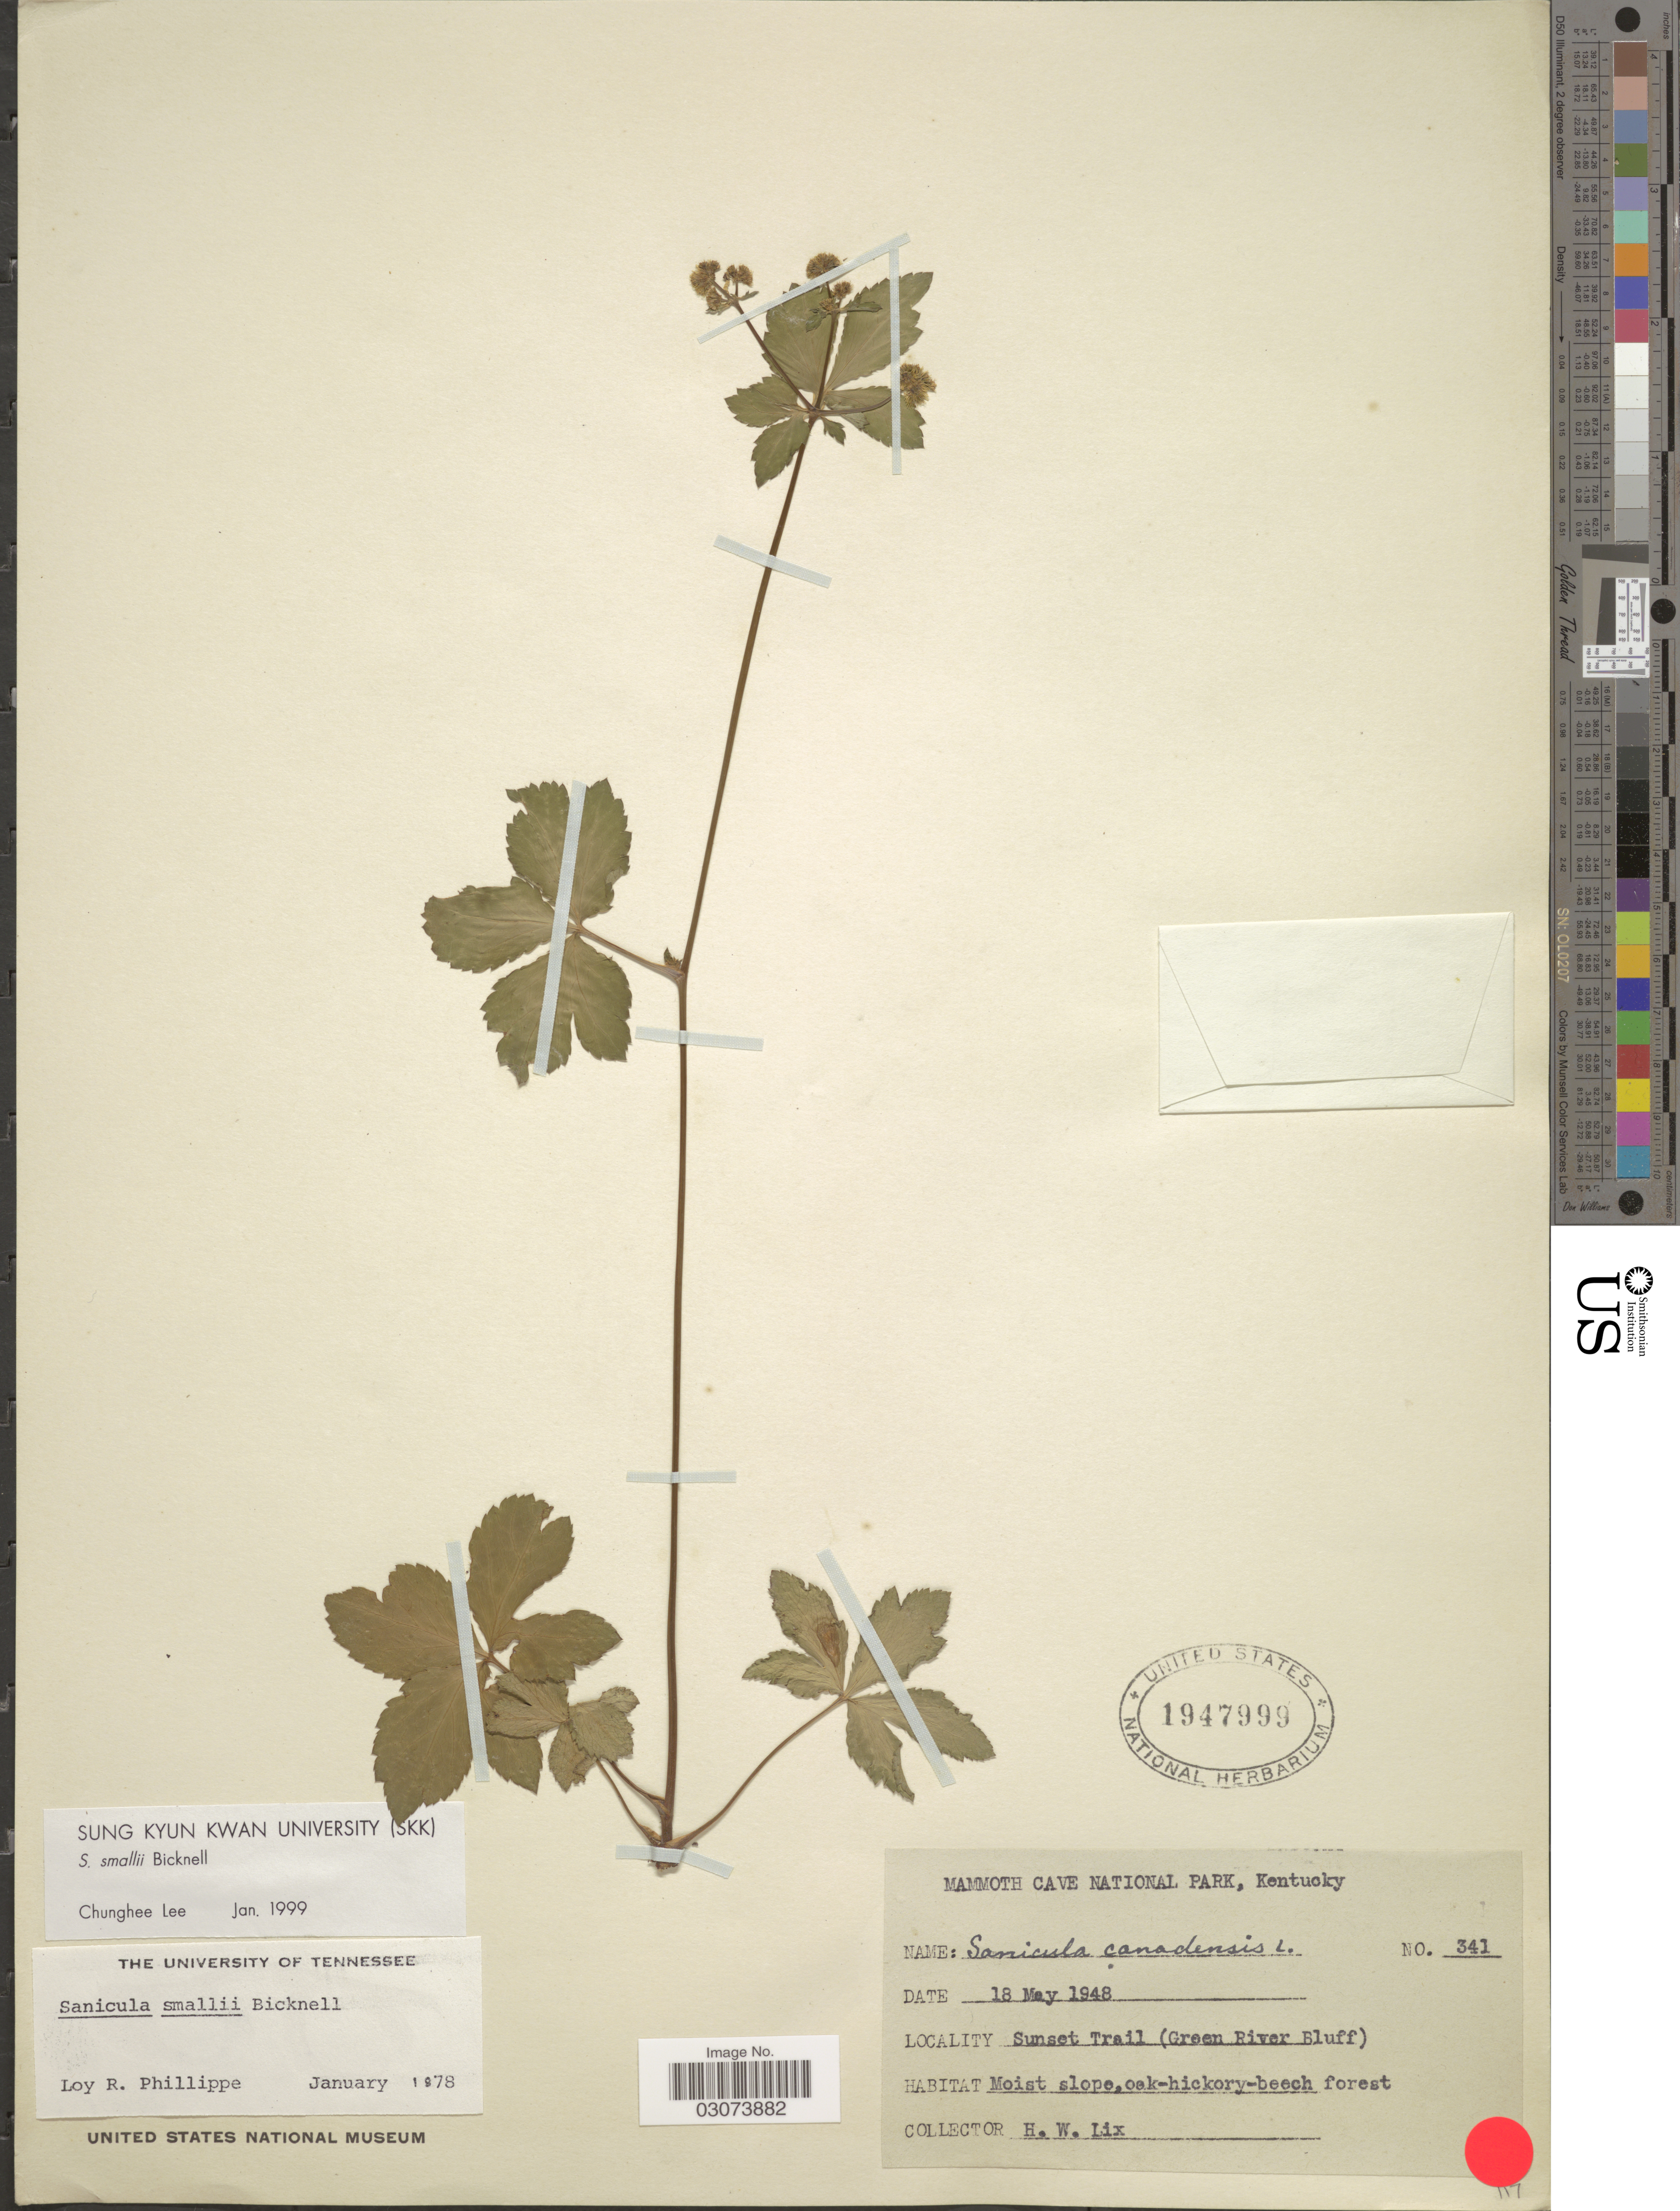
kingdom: Plantae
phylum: Tracheophyta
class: Magnoliopsida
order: Apiales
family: Apiaceae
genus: Sanicula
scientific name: Sanicula smallii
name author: E.P. Bicknell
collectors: H. W. Lix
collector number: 341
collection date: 1948-05-18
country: United States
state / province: Kentucky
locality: Mammoth Cave National Park. Sunset Trail (Green River Bluff).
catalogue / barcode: US 1947999